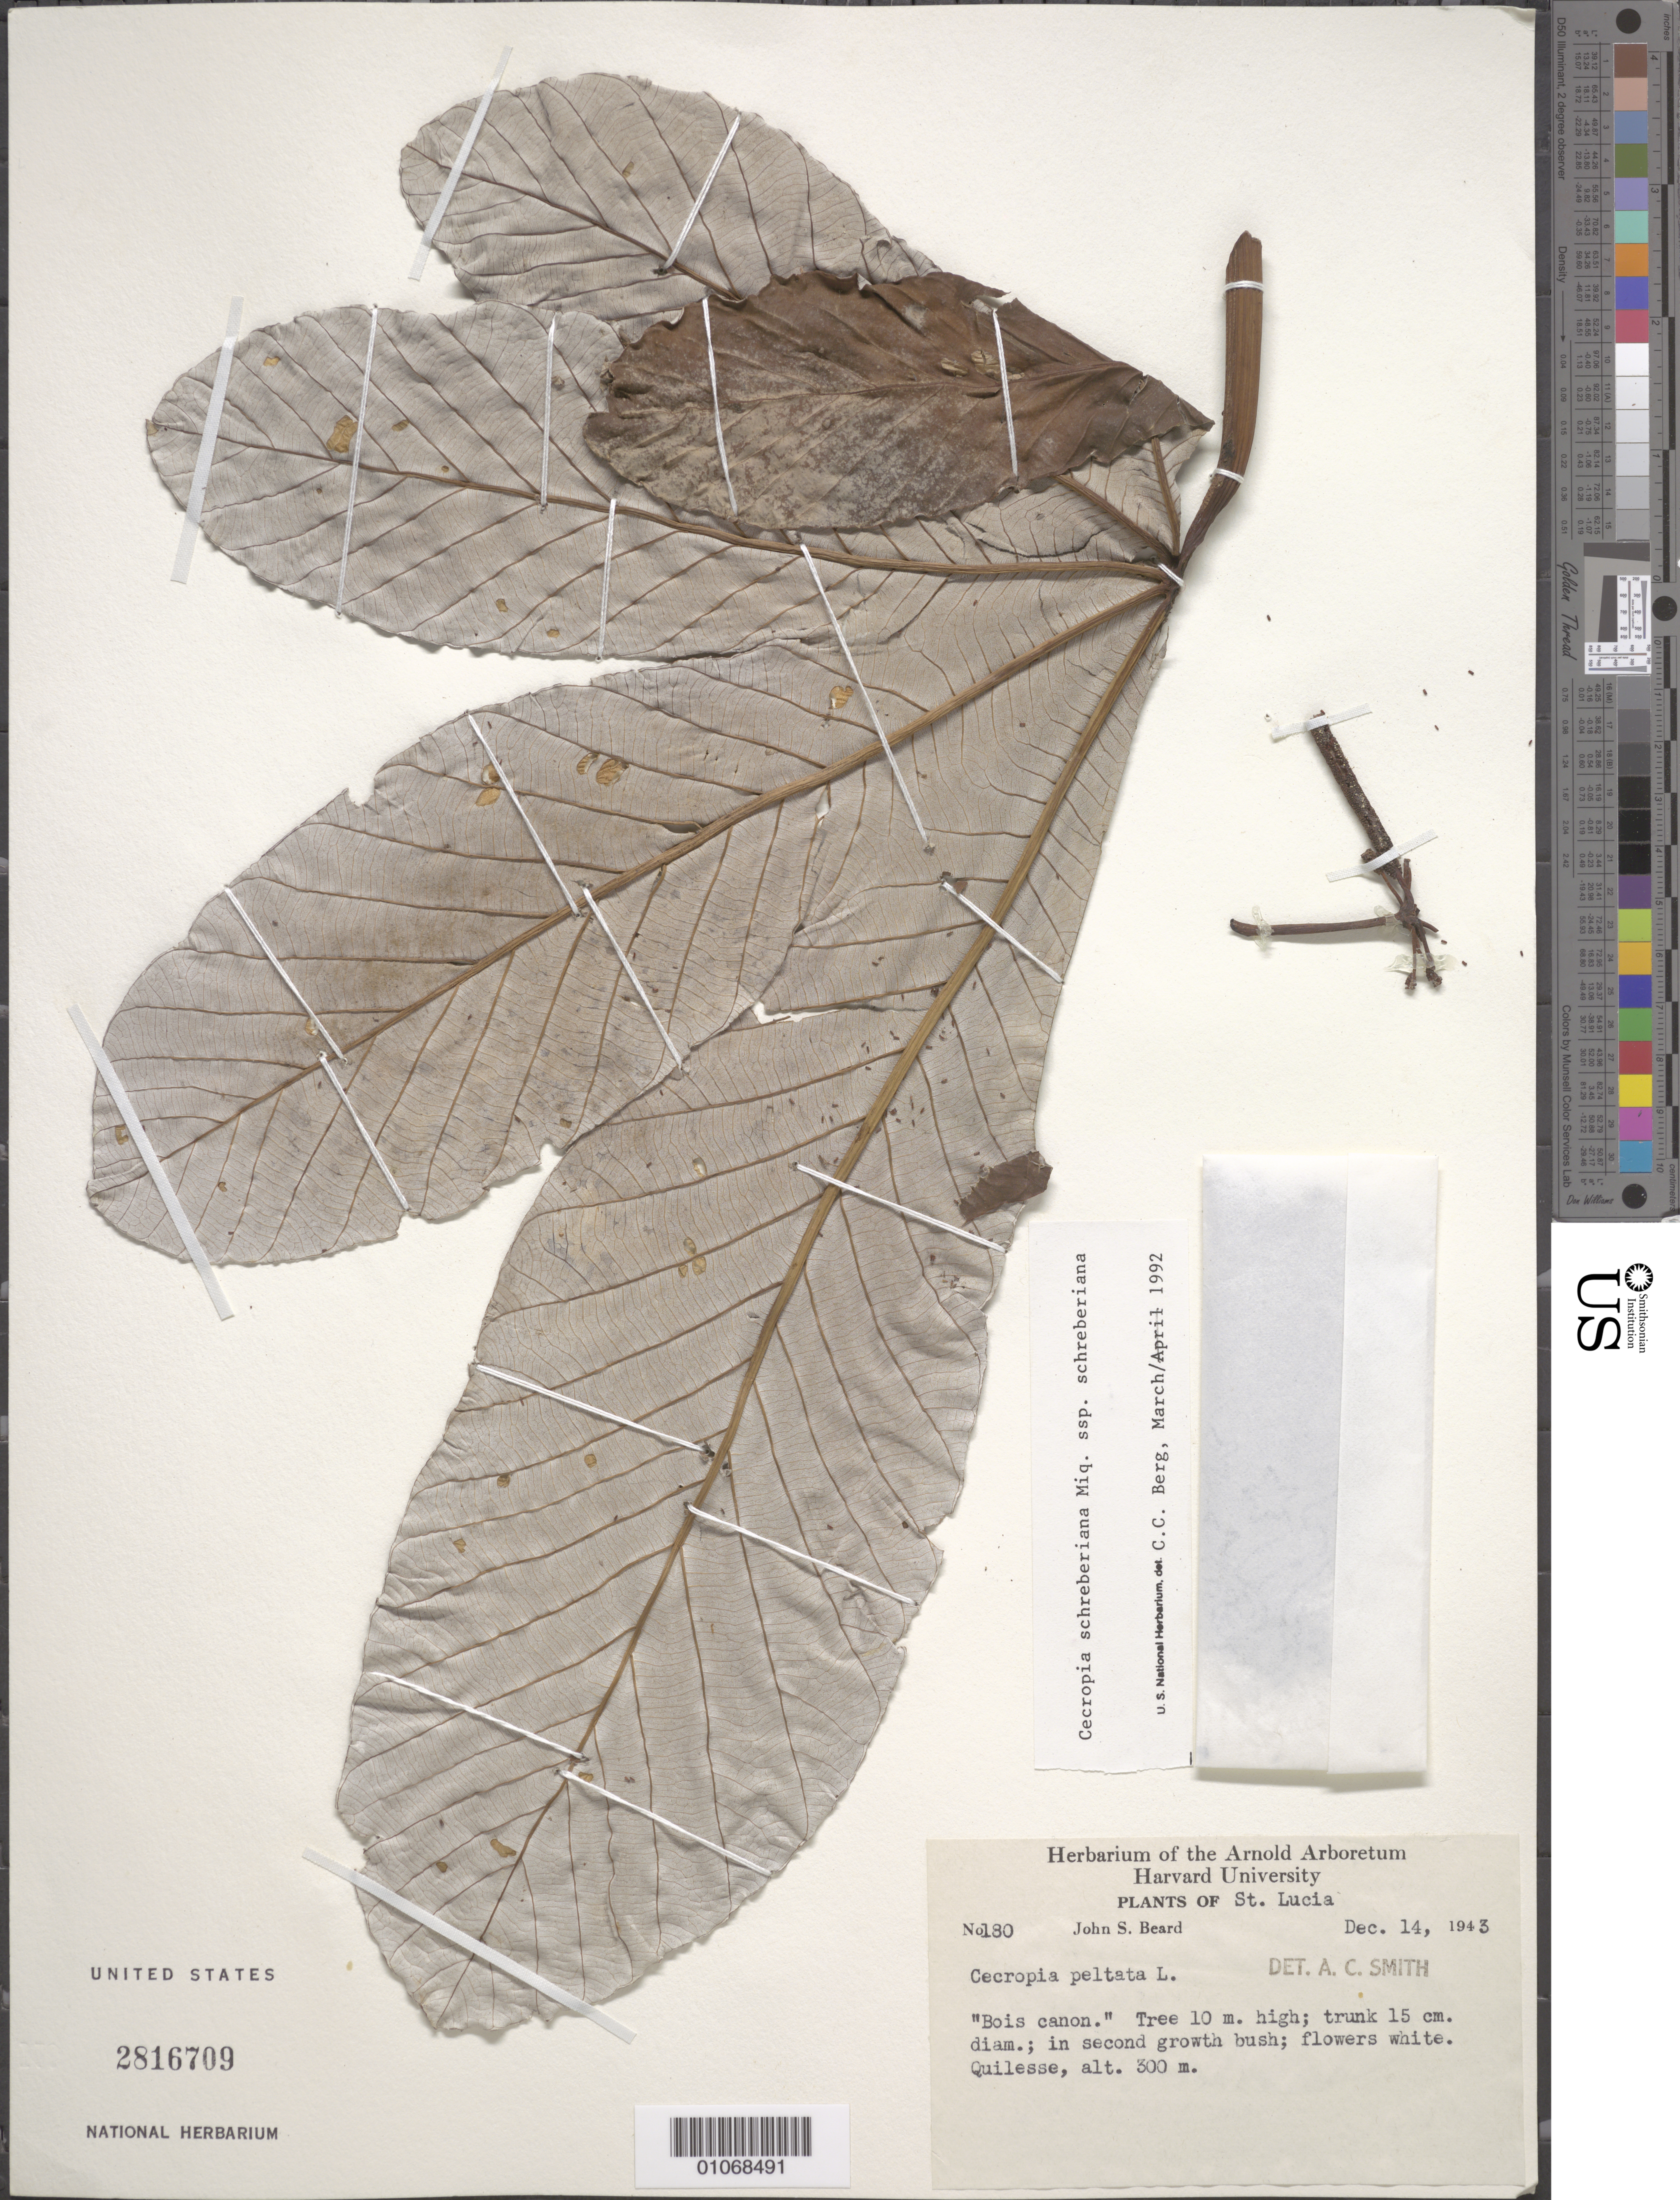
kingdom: Plantae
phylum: Tracheophyta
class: Magnoliopsida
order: Rosales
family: Urticaceae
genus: Cecropia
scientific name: Cecropia schreberiana subsp. schreberiana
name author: Miq.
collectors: J. Beard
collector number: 180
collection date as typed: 14 Dec 1943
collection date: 1943-12-14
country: St. Lucia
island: St. Lucia I.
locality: "Bois canon". Quilesse.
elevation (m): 300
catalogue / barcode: US 2816709